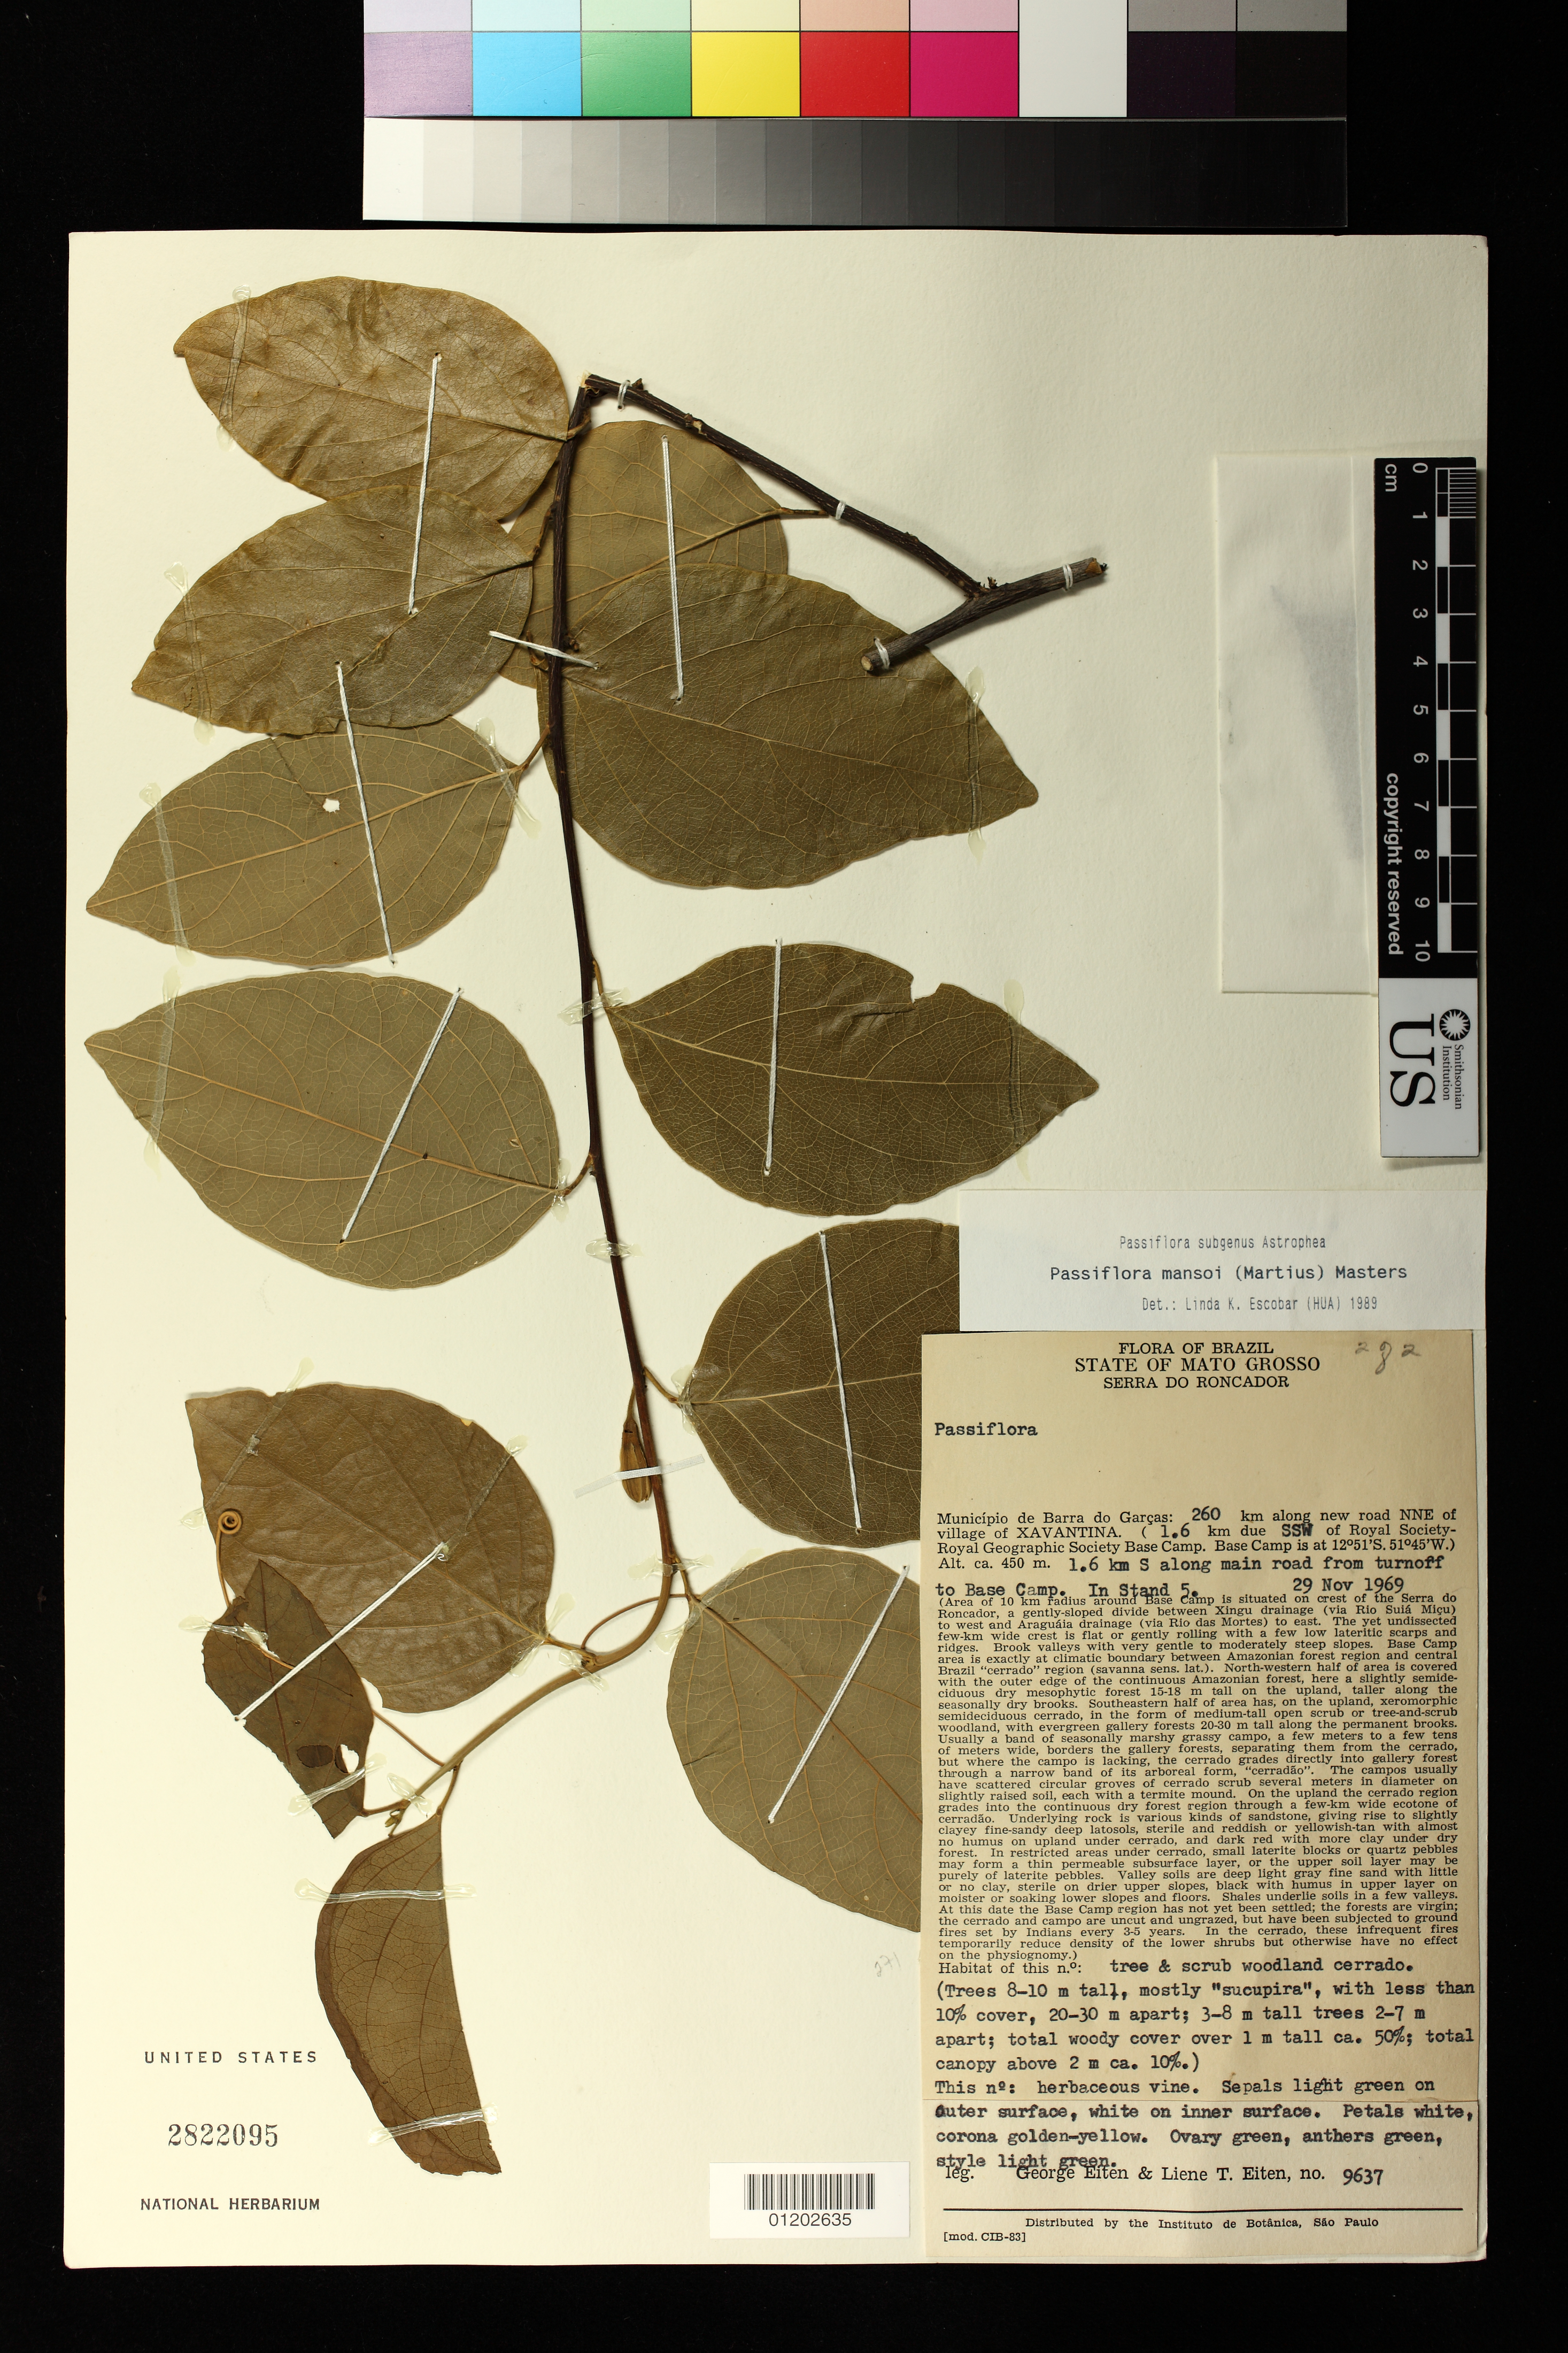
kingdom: Plantae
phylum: Tracheophyta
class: Magnoliopsida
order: Malpighiales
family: Passifloraceae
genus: Passiflora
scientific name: Passiflora mansoi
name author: (Mart.) Mast.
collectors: G. Eiten & L. T. Eiten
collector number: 9637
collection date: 1969-11-29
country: Brazil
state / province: Mato Grosso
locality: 260 km along new road NNE of village of XAVANTINA. (1.6 km due SSW of Royal Society - Royal Geographic Society Base Camp. Barra do Garças. Base Camp is at 12o51'S. 51o45'W.) 1.6 km S along main road from turnoff to base Camp. In Stand 5.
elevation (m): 450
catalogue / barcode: US 2822095